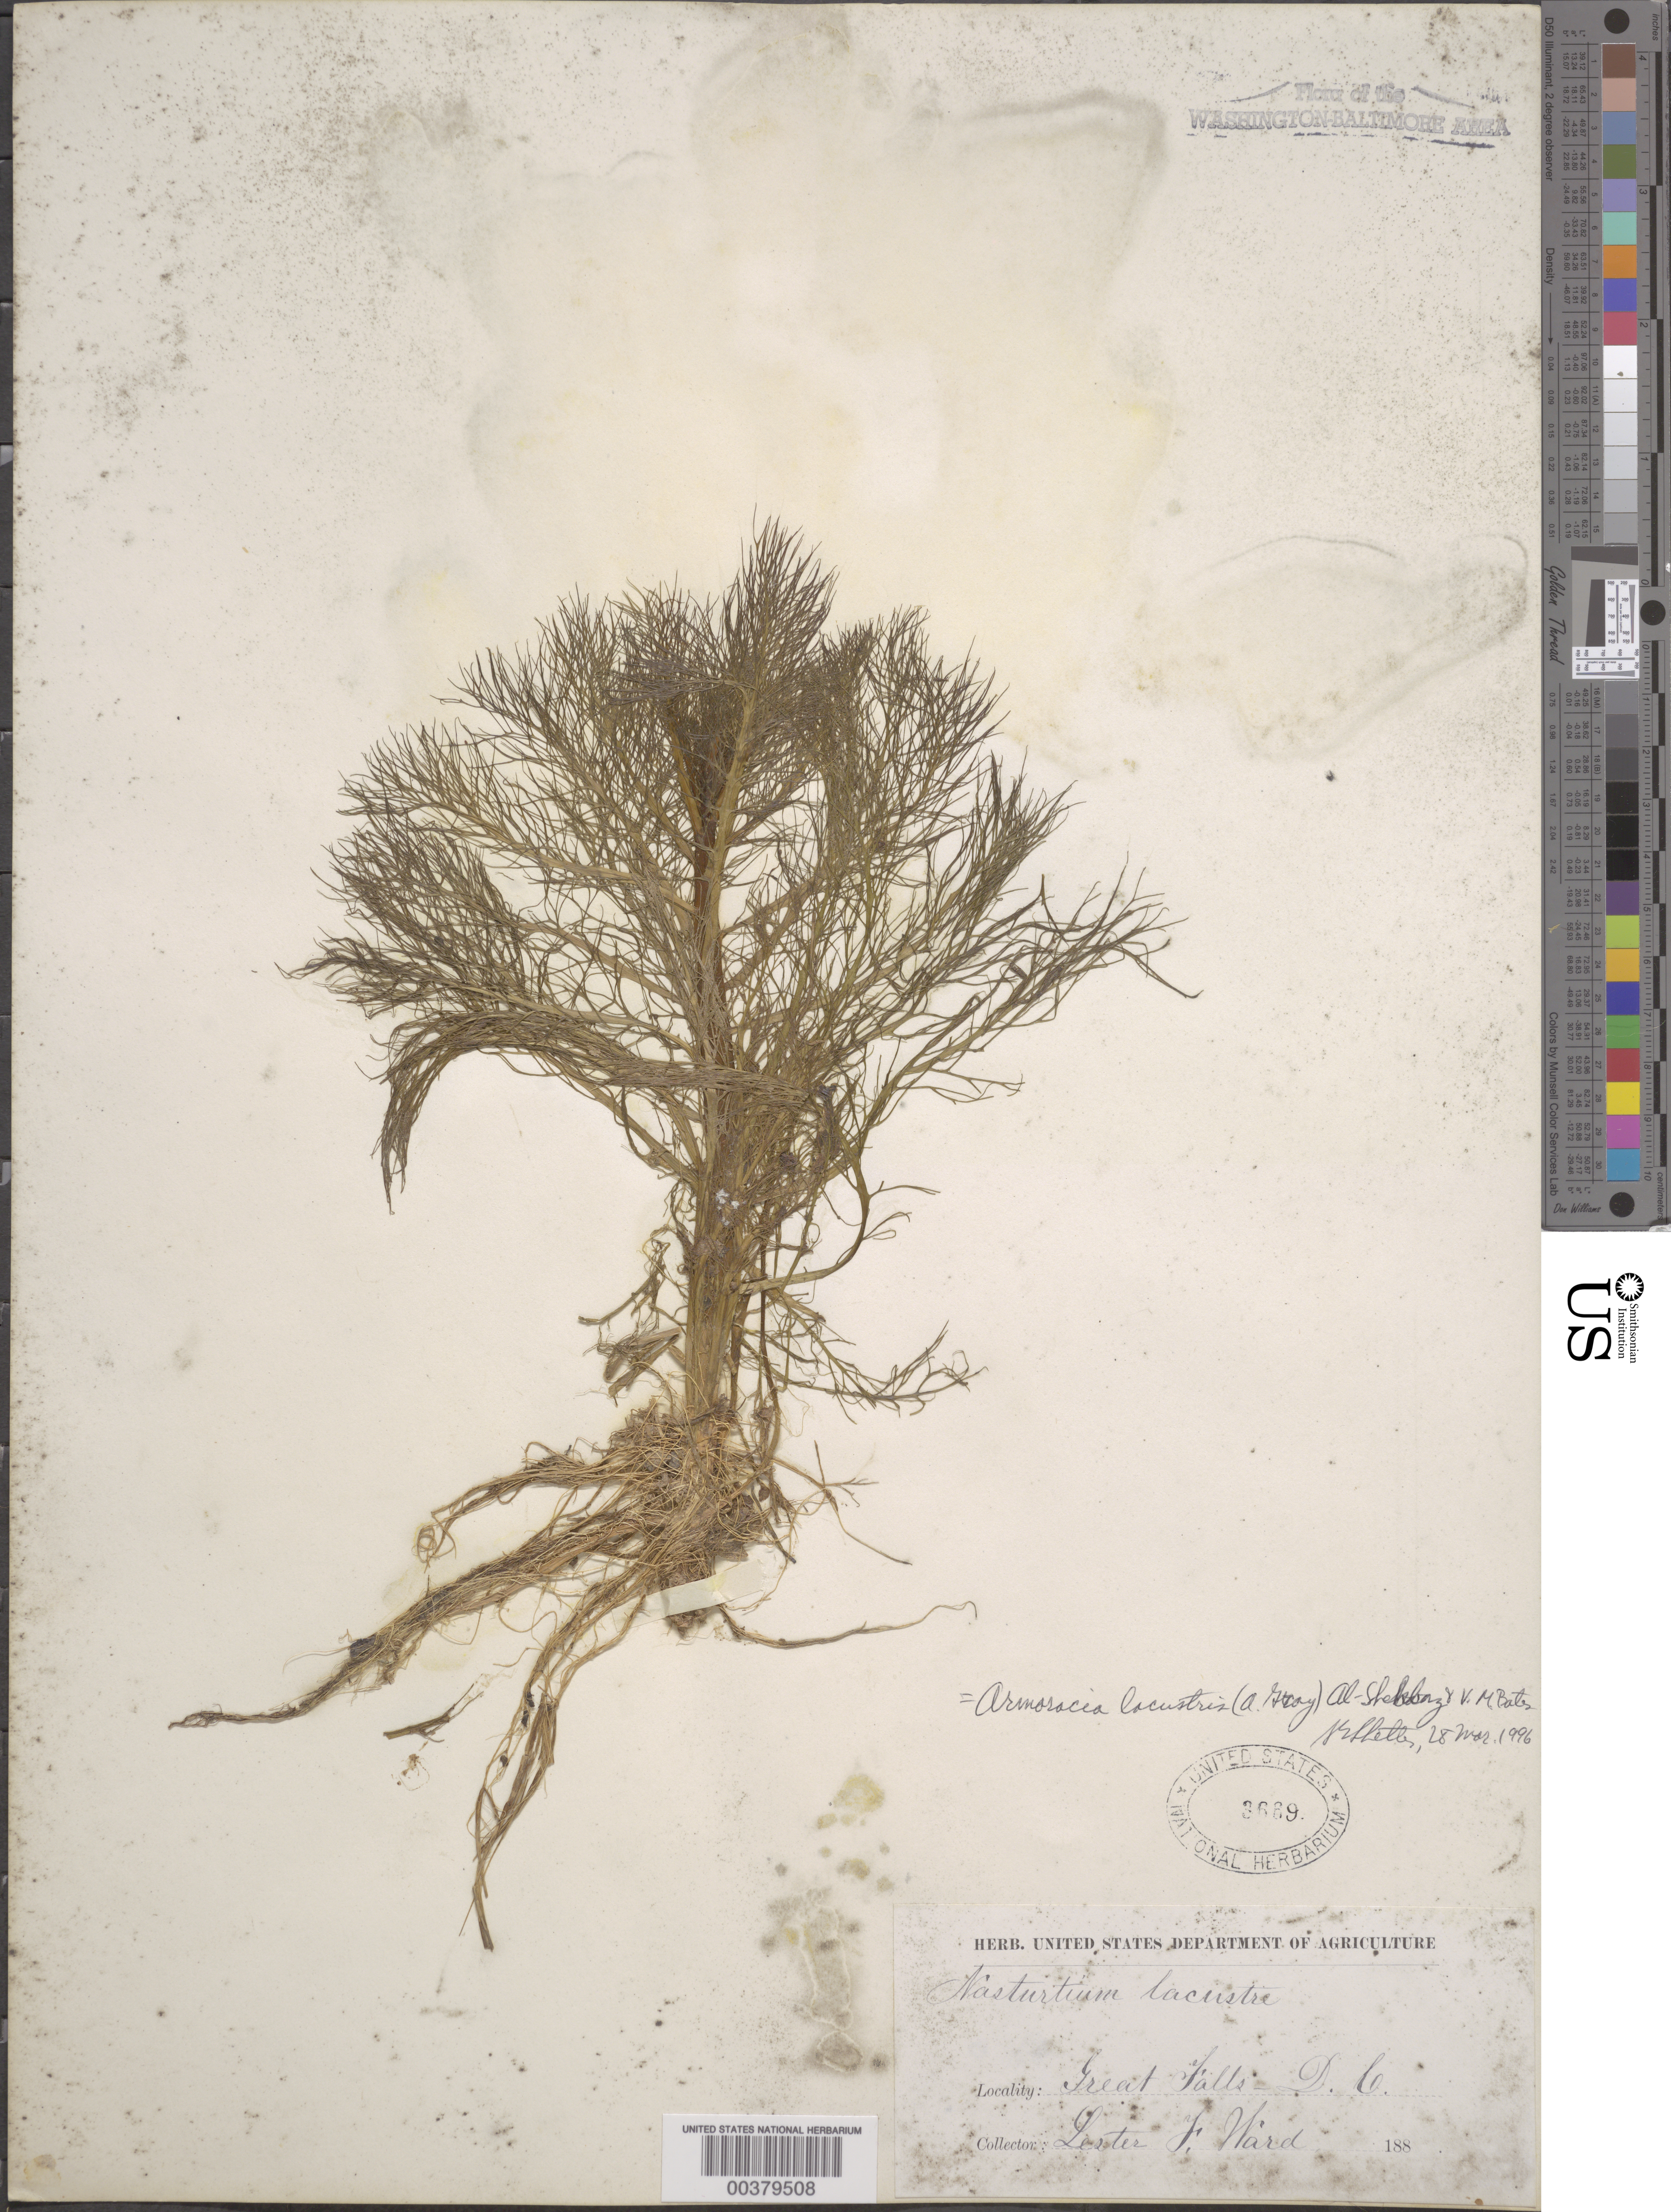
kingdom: Plantae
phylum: Tracheophyta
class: Magnoliopsida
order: Brassicales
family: Brassicaceae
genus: Rorippa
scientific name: Rorippa aquatica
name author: (Eaton) E.J. Palmer & Steyerm.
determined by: Strong, Mark T., (BOT), Smithsonian Institution - National Museum of Natural History (UNITED STATES)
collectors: L. F. Ward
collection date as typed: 188-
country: United States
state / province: Maryland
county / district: Montgomery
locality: Great Falls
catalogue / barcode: US 3669